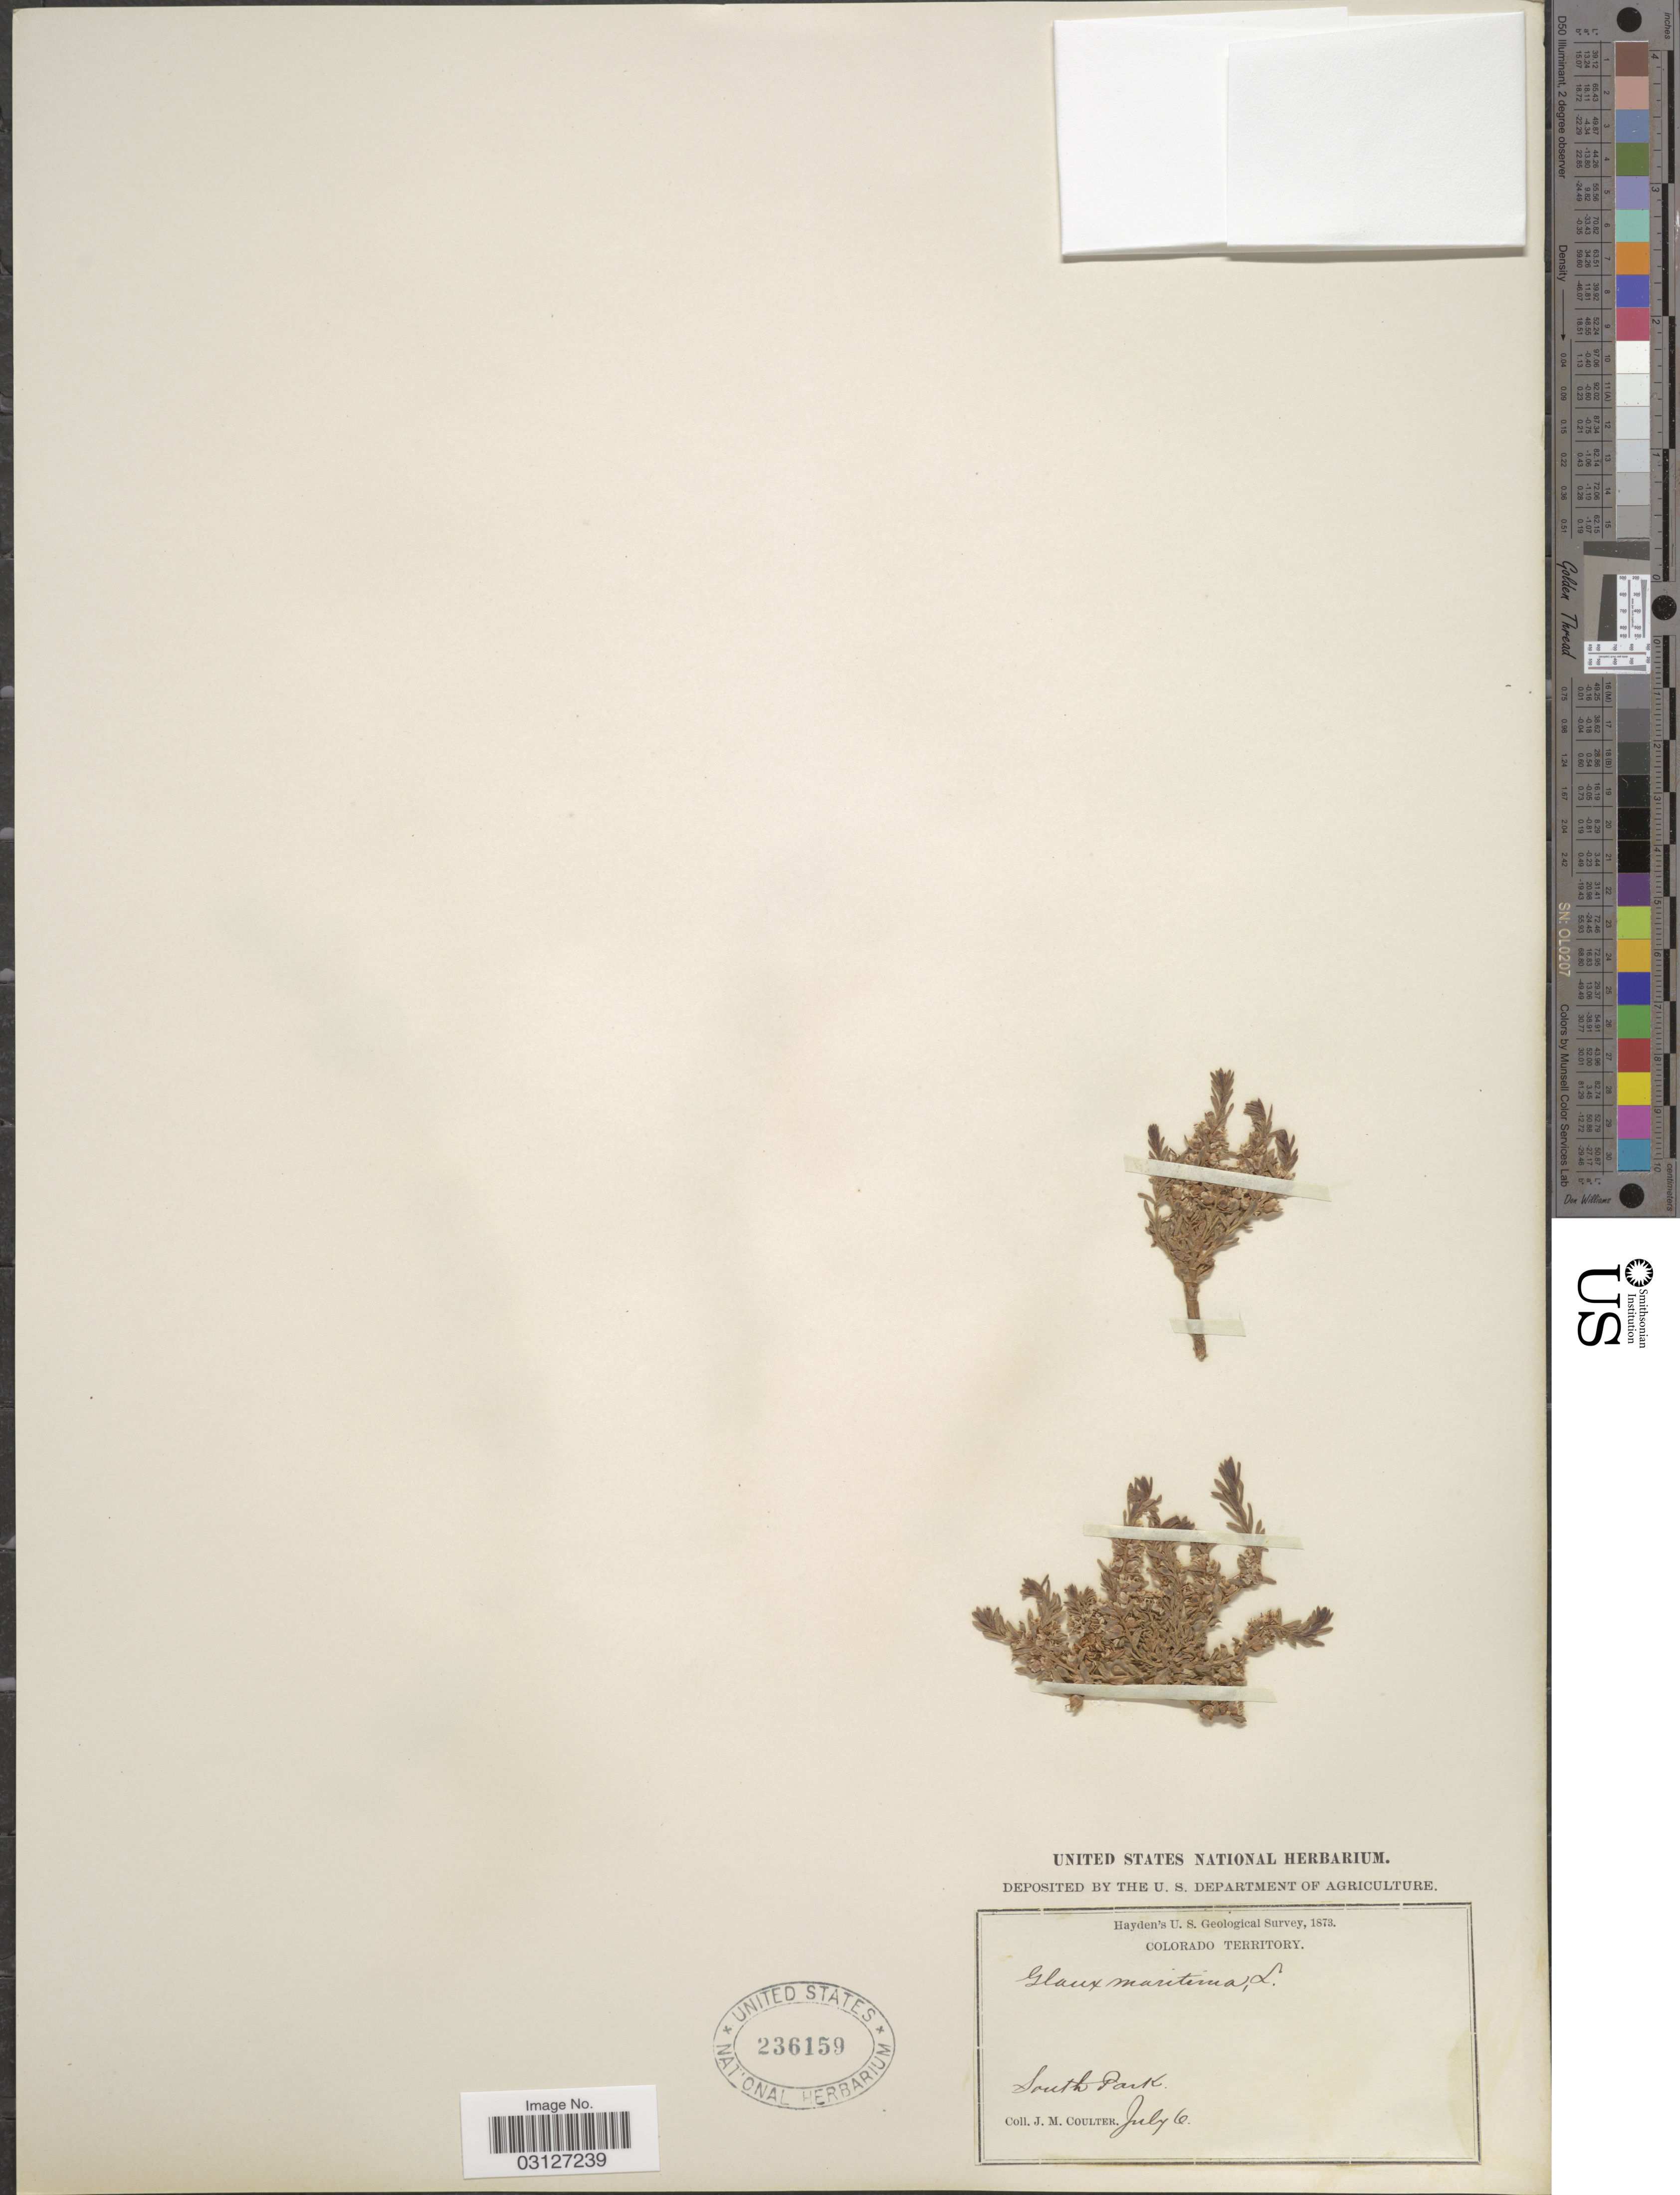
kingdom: Plantae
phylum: Tracheophyta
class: Magnoliopsida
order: Ericales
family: Primulaceae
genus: Glaux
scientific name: Glaux maritima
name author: L.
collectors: J. M. Coulter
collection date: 1873-07-06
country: United States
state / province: Colorado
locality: Colorado Territory. South Park.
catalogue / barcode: US 236159